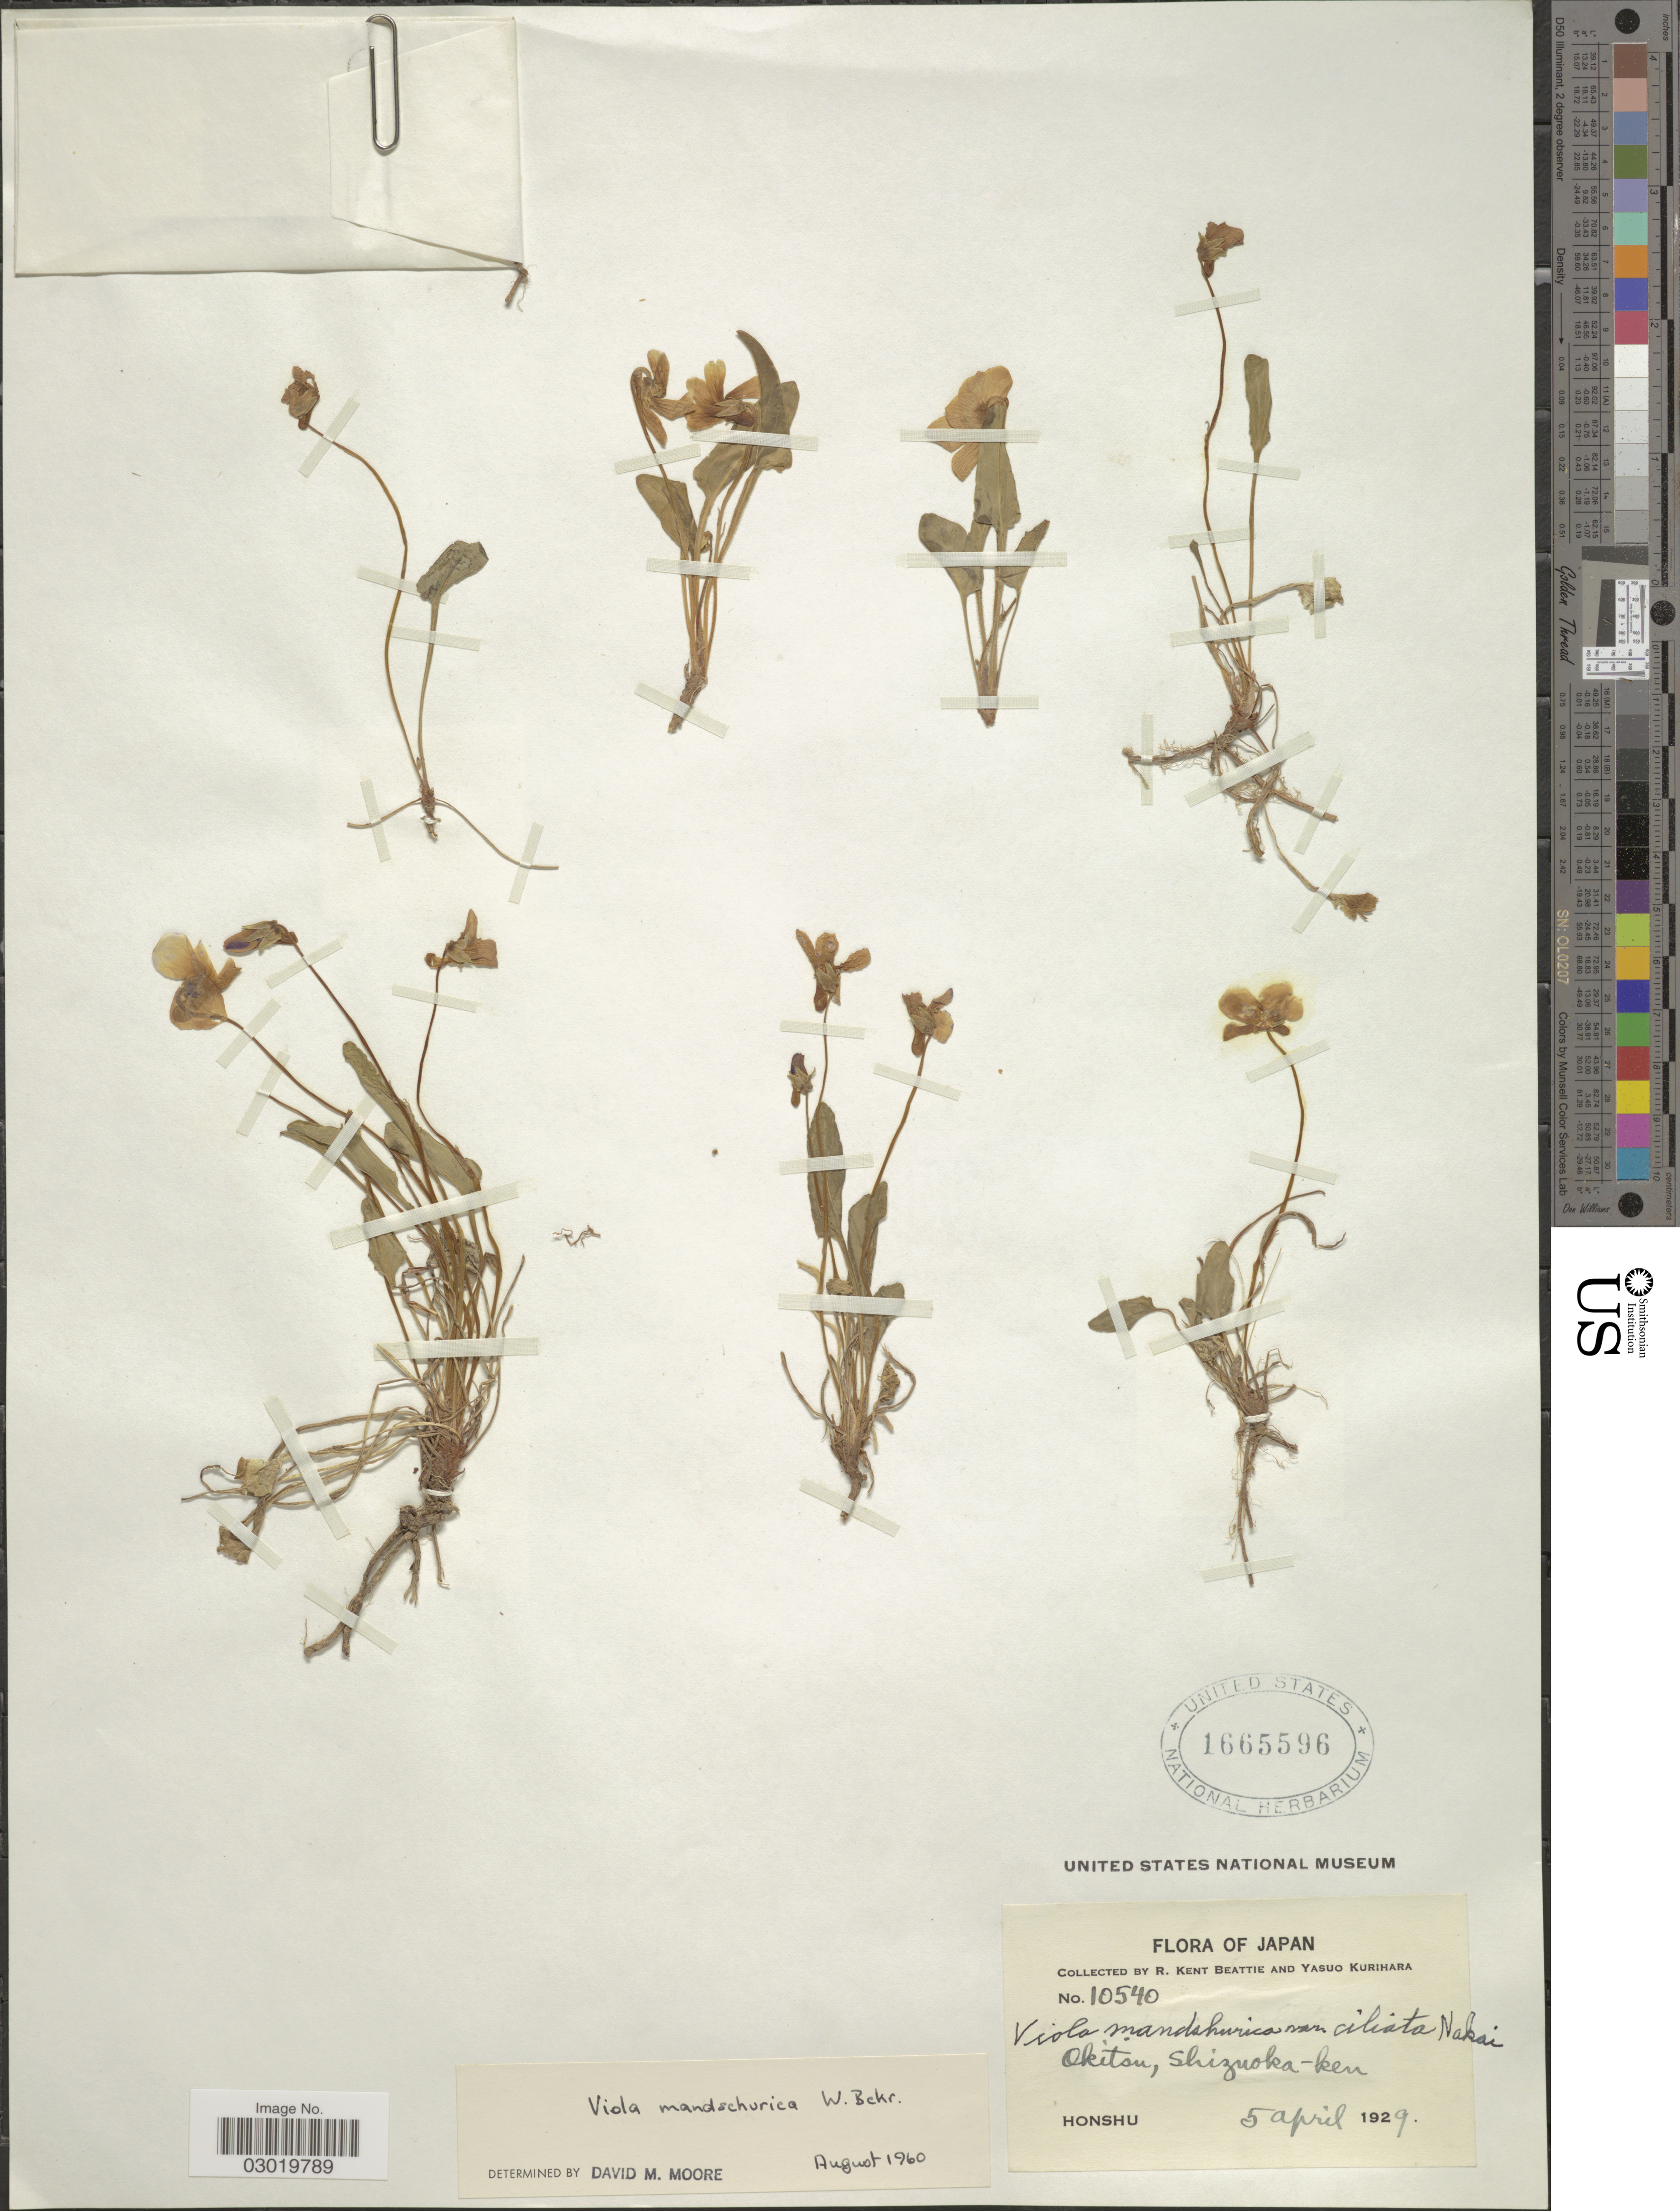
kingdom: Plantae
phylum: Tracheophyta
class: Magnoliopsida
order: Malpighiales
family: Violaceae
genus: Viola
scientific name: Viola mandshurica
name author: W. Becker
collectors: R. K. Beattie & Y. Kurihara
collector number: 10540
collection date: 1929-04-05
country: Japan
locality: Okitsu, Shizuoka-ken. Honshu.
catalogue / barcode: US 1665596